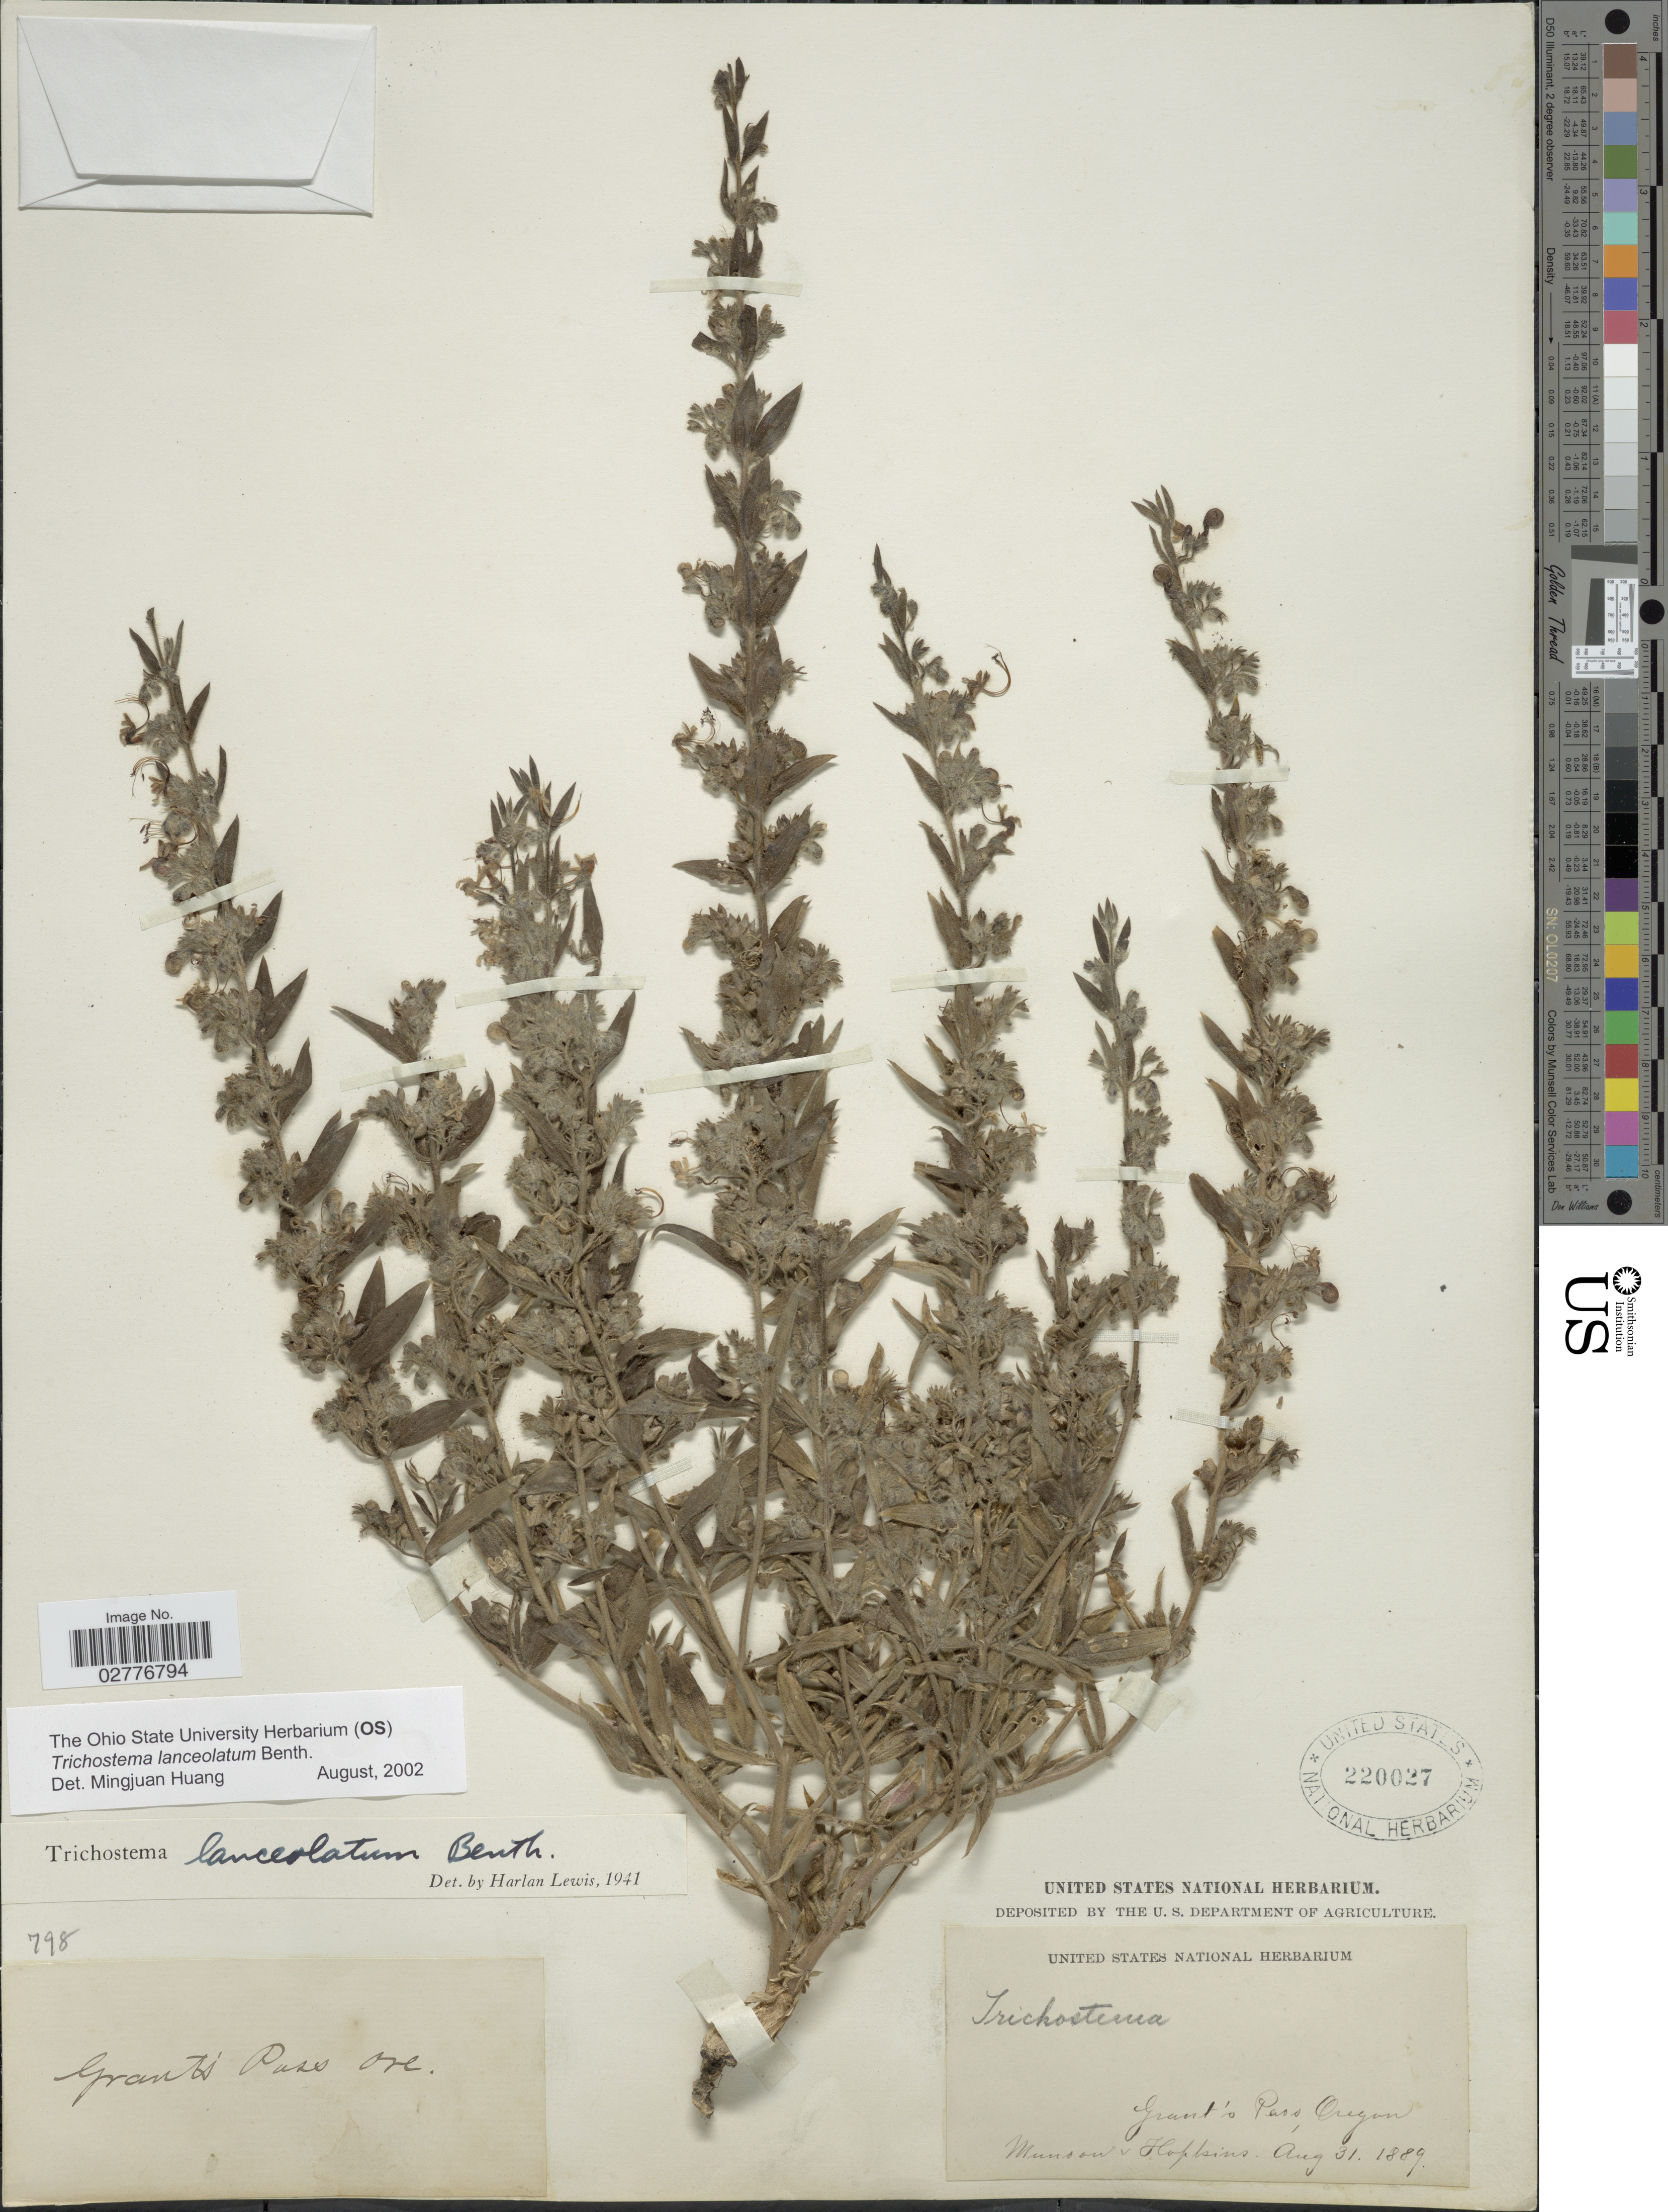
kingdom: Plantae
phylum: Tracheophyta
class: Magnoliopsida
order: Lamiales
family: Lamiaceae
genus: Trichostema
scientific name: Trichostema lanceolatum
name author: Benth.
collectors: -. Munson & -- Hopkins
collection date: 1889-08-31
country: United States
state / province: Oregon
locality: Grant's Pass.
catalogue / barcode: US 220027